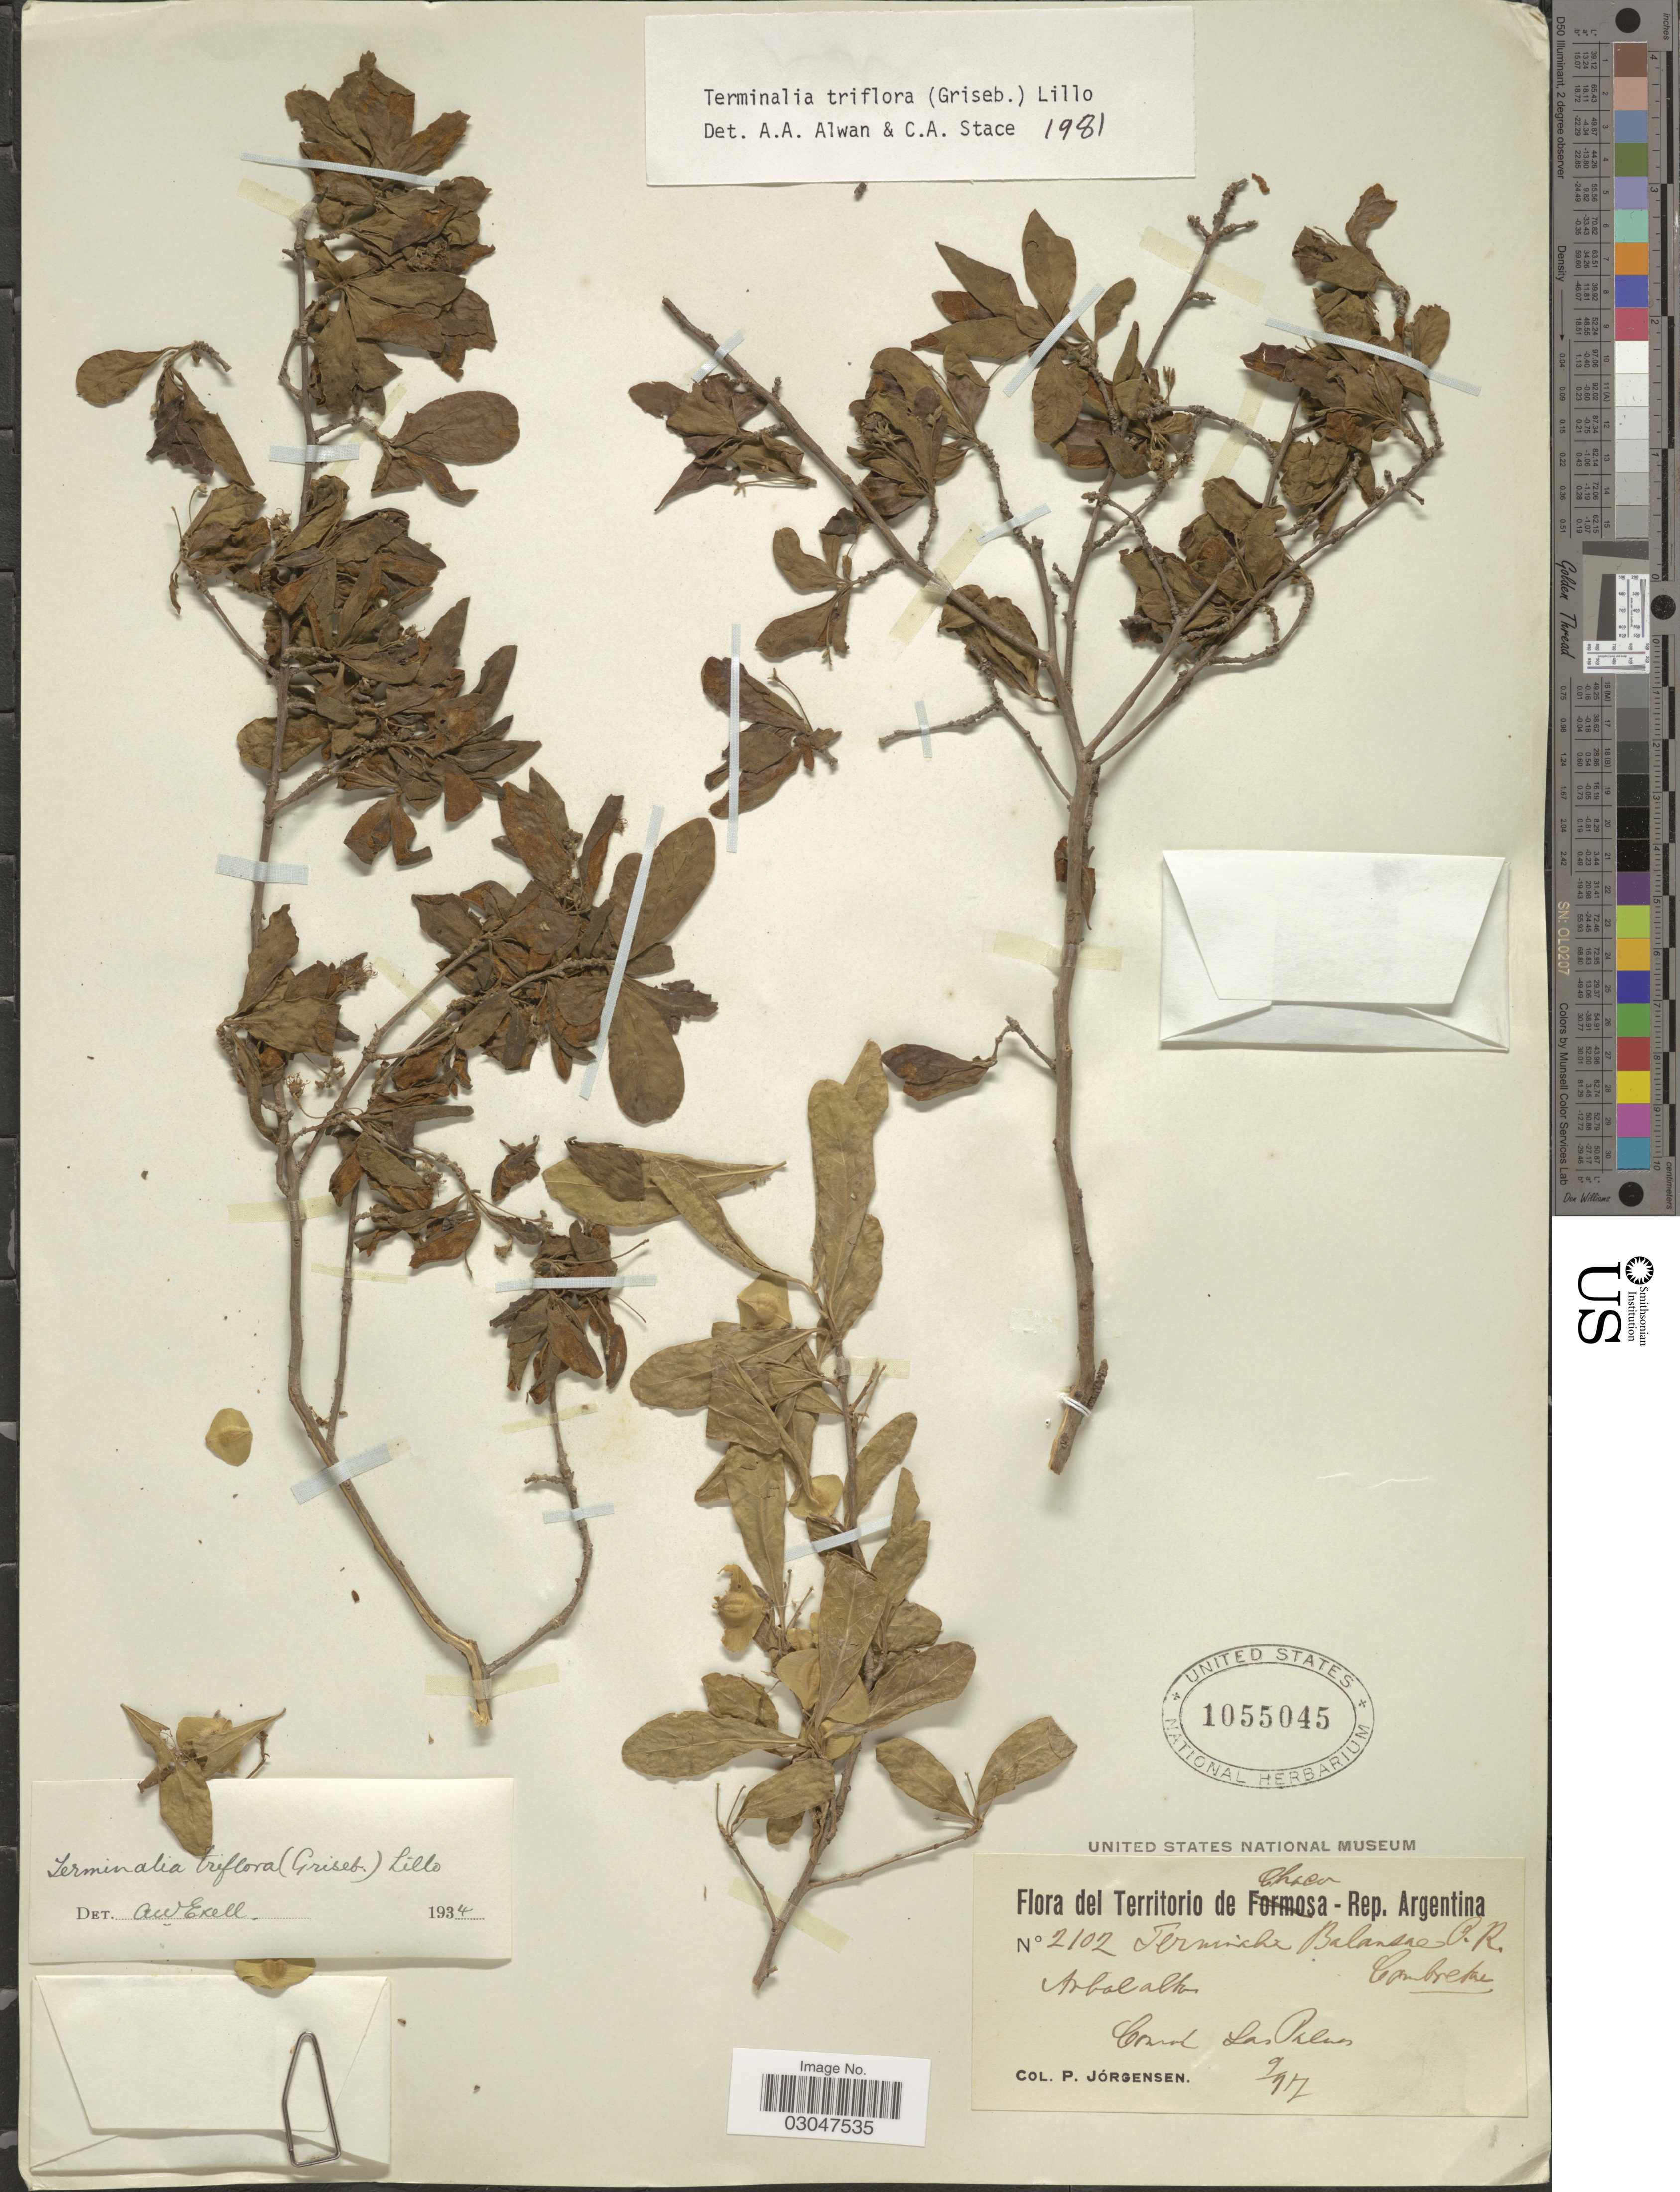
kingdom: Plantae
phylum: Tracheophyta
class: Magnoliopsida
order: Myrtales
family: Combretaceae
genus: Terminalia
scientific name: Terminalia triflora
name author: (Griseb.) Lillo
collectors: P. Jörgensen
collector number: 2102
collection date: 1917-09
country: Argentina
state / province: Chaco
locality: Cerrós Las Palmas.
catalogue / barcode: US 1055045